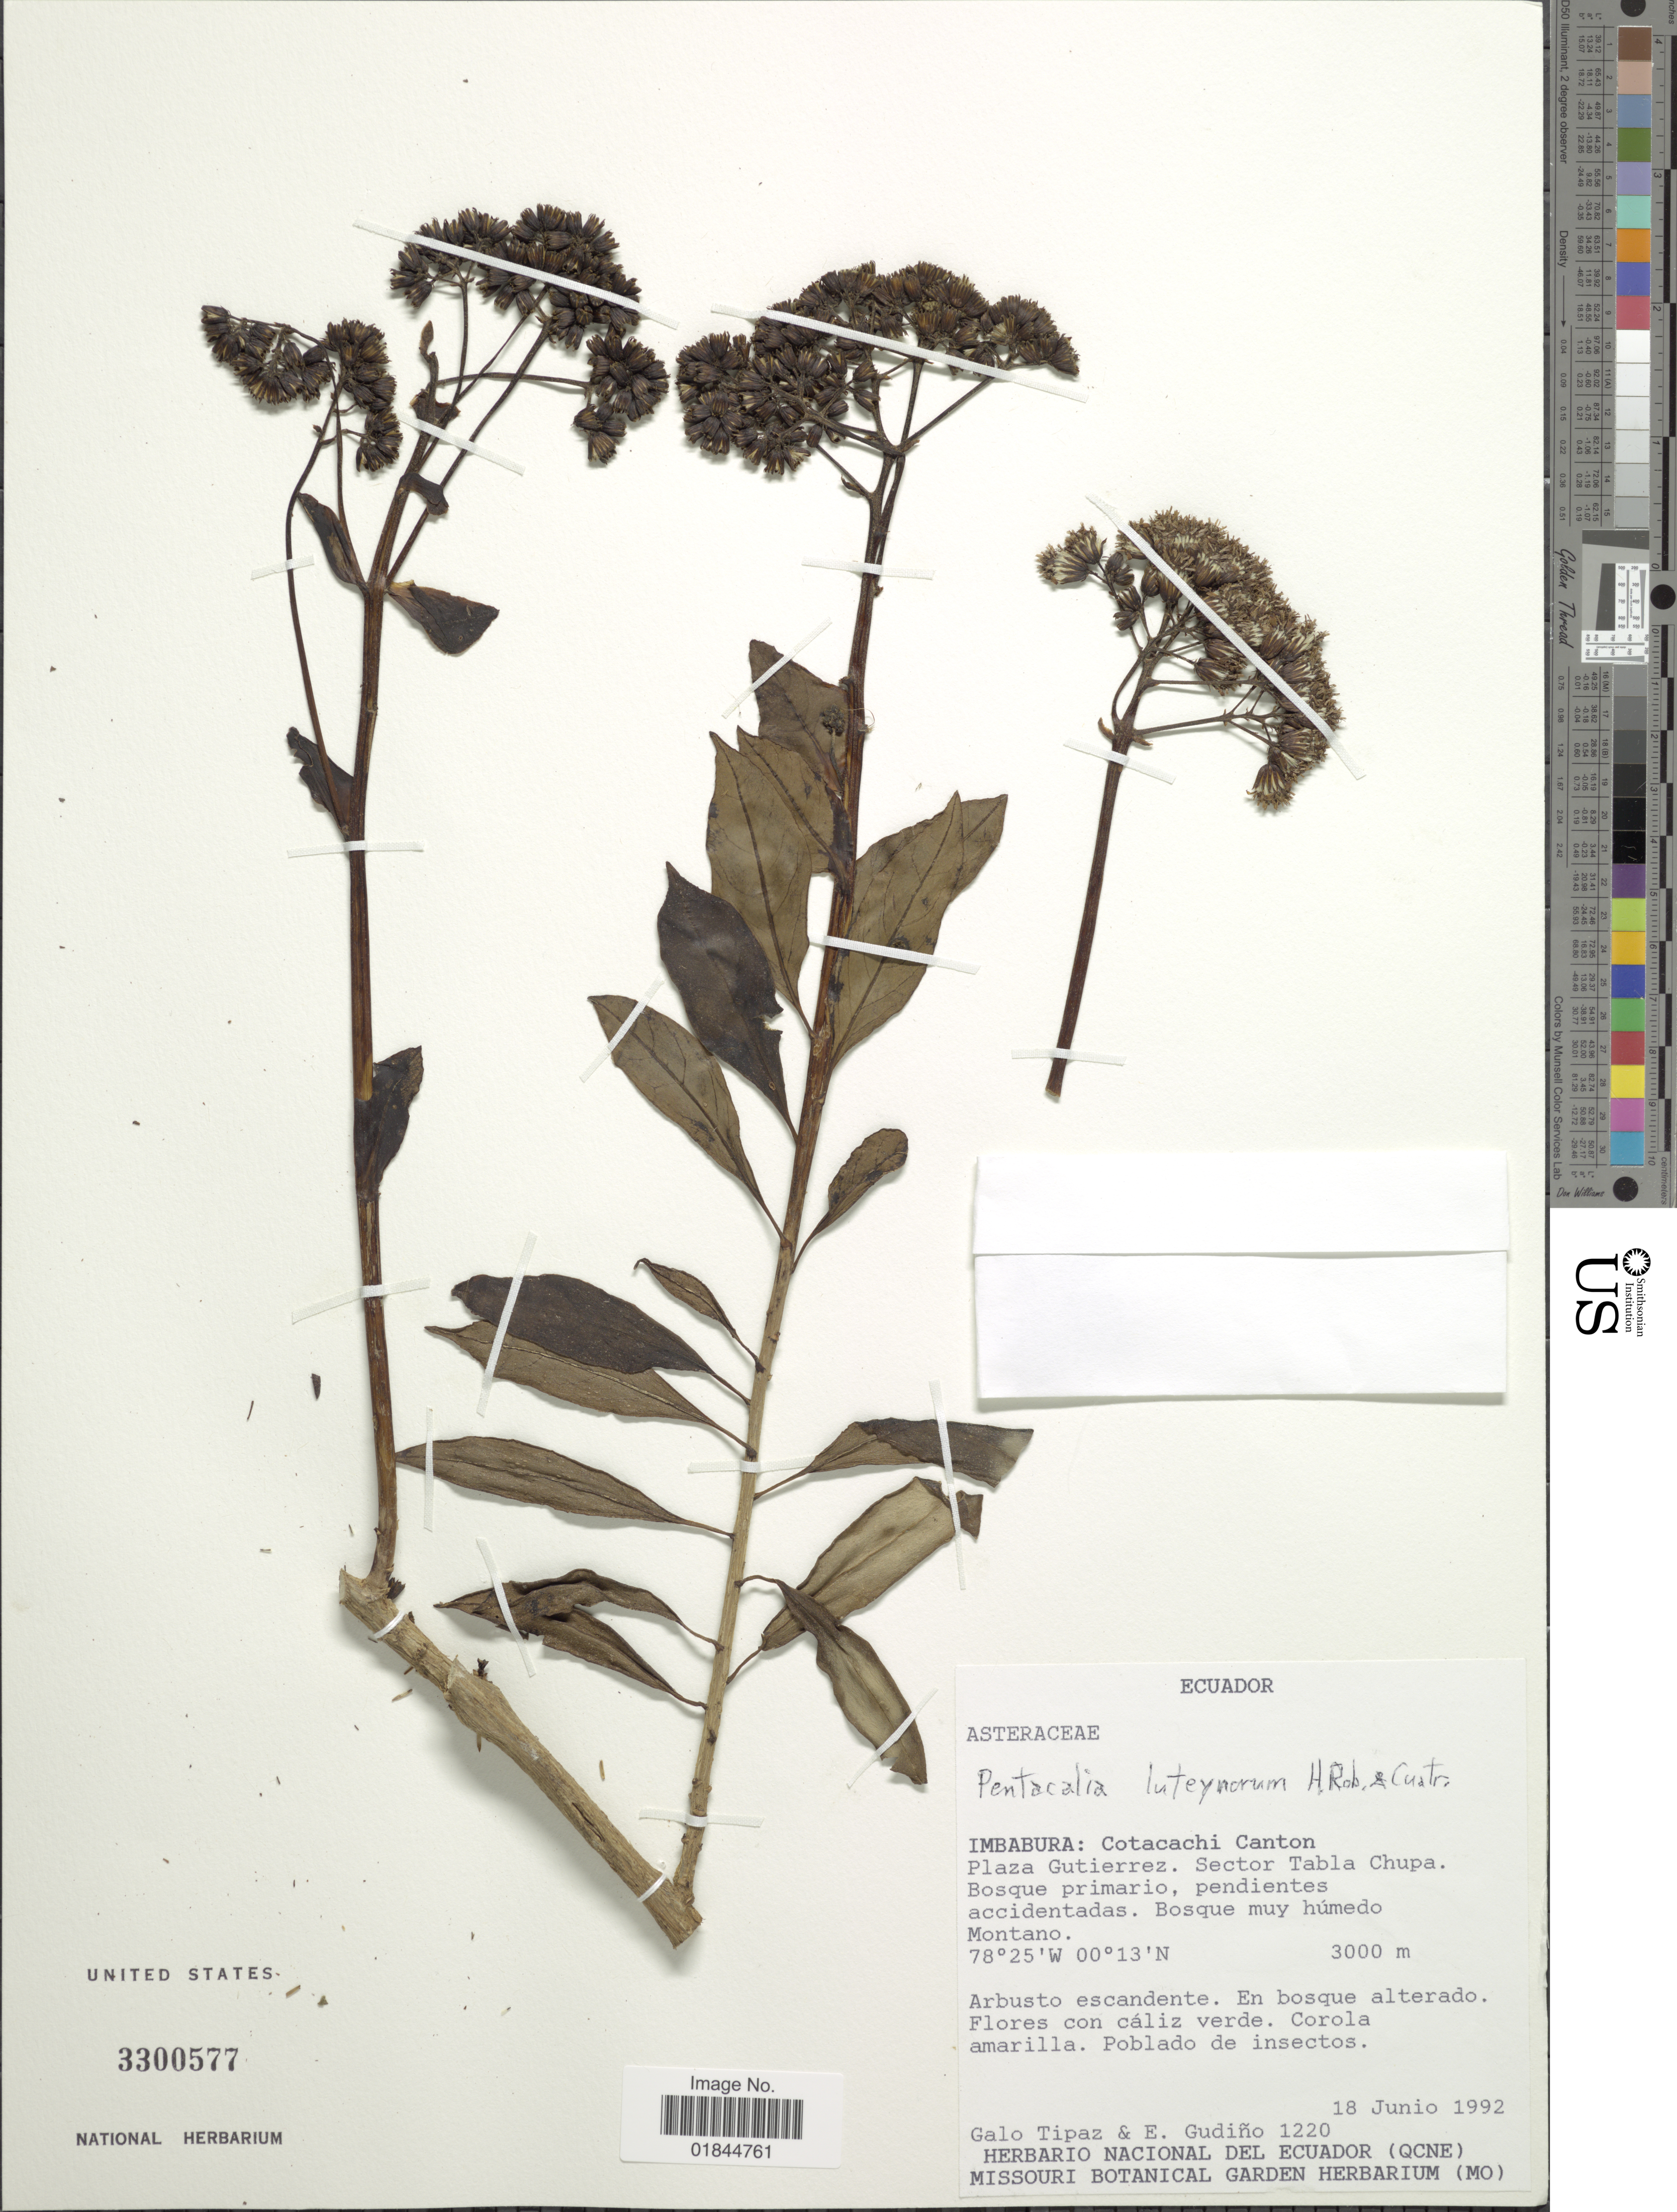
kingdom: Plantae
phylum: Tracheophyta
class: Magnoliopsida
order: Asterales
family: Asteraceae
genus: Pentacalia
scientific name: Pentacalia sp.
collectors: G. Tipaz & E. Gudiño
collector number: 1220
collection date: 1992-06-18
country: Ecuador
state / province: Imbabura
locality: Imbabura: Cotacachi Canton. Plaza Gutierrez. Sector Tabla Chupa.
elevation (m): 3000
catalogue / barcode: US 3300577